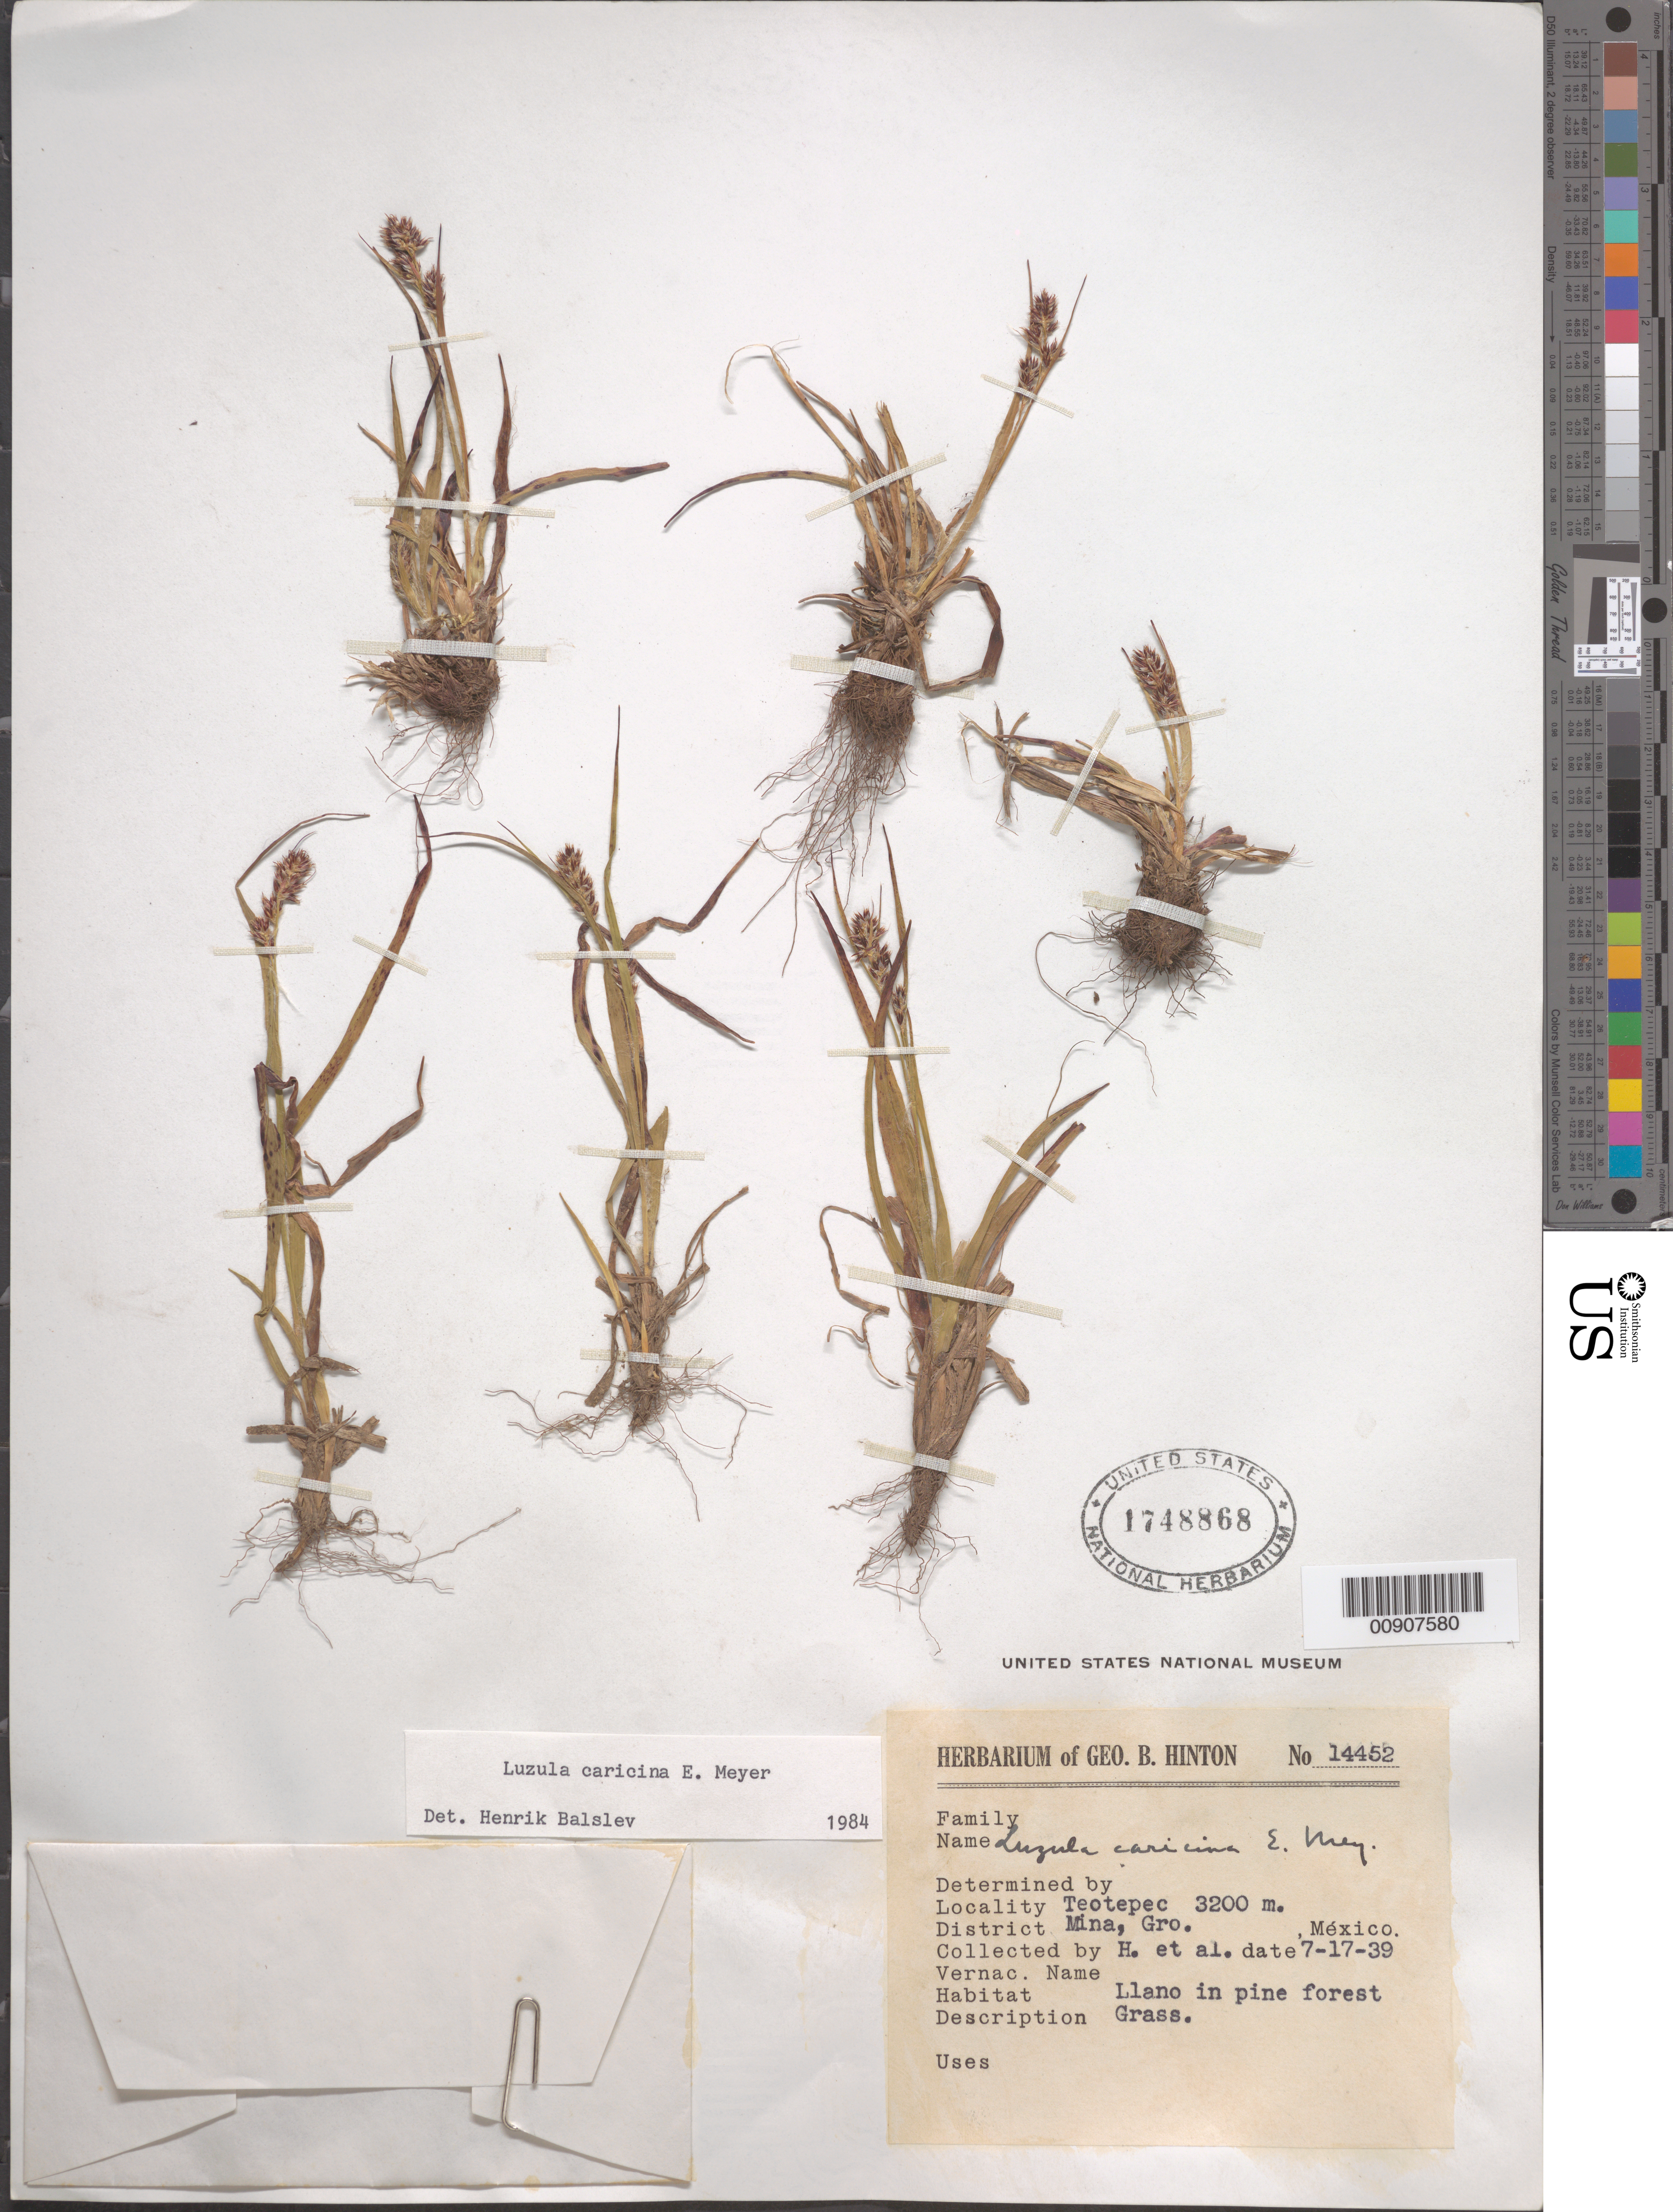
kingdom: Plantae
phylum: Tracheophyta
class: Liliopsida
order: Poales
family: Juncaceae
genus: Luzula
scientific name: Luzula caricina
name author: E. Mey.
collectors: G. B. Hinton & et al.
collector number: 14452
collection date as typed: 17 Jul 1939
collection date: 1939-07-17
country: Mexico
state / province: Guerrero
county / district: Mina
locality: Teotepec, District Mina, Guerrero.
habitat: Llano in pine forest.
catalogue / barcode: US 1748868